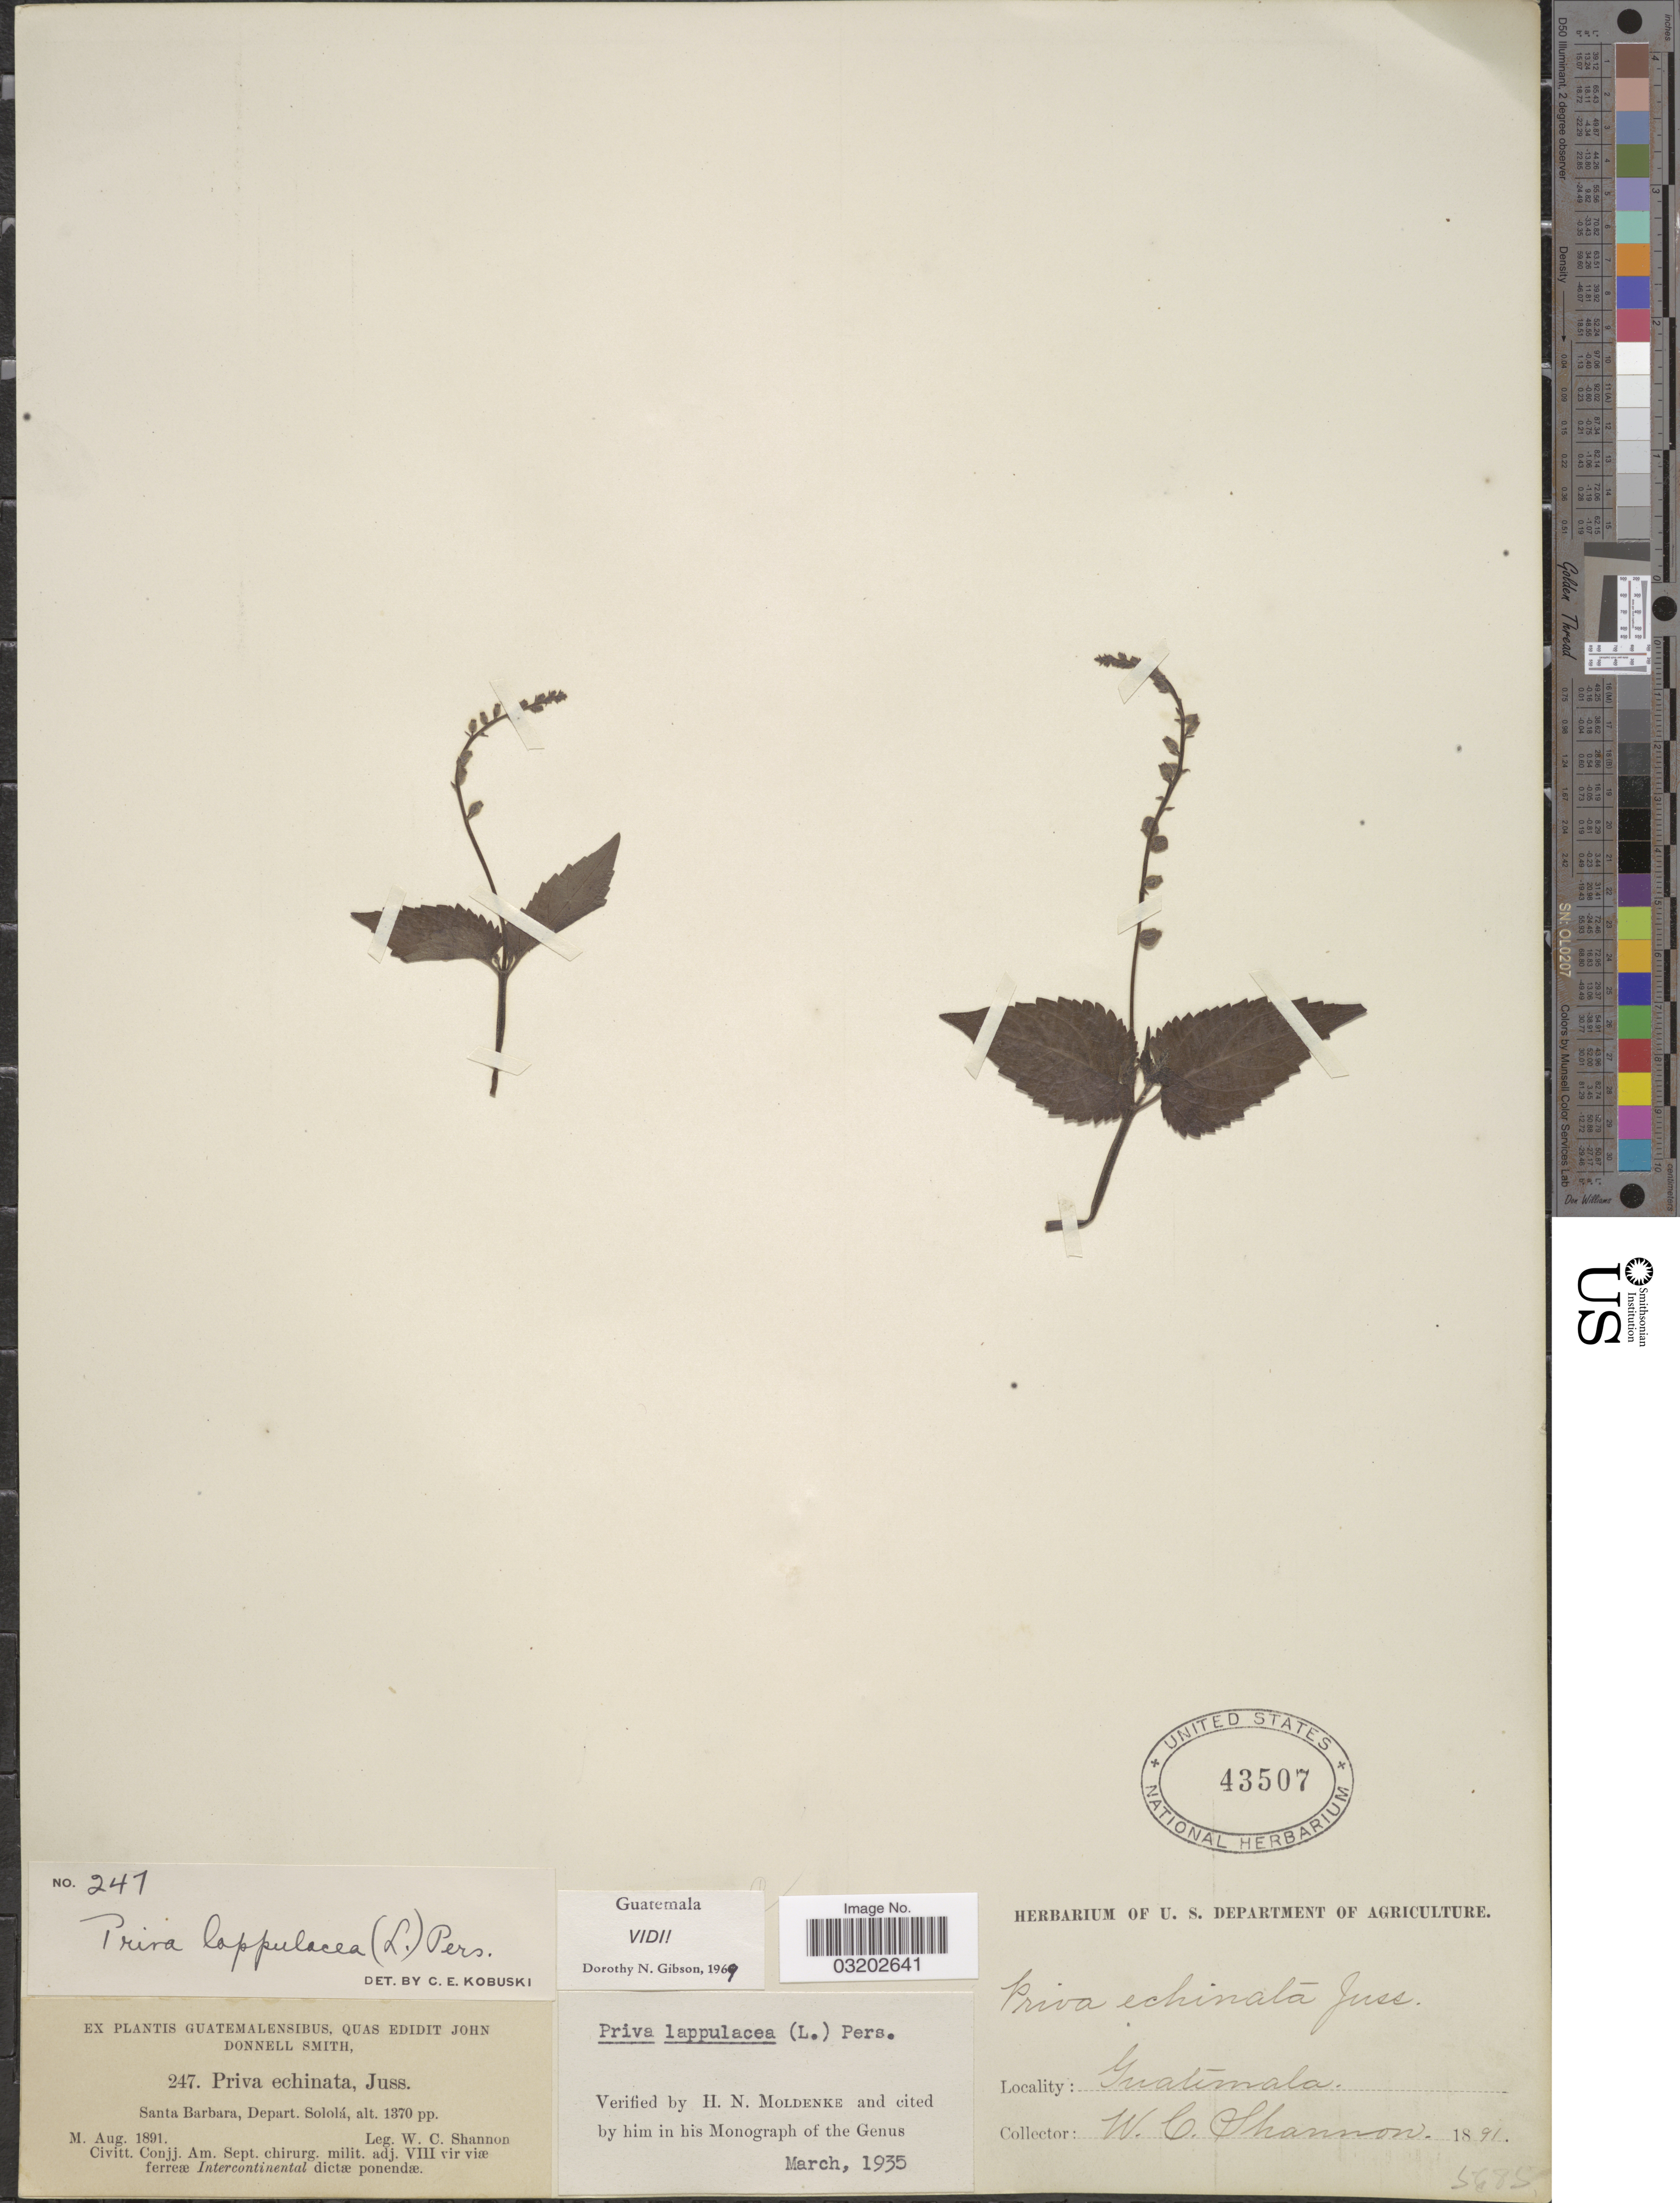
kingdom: Plantae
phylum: Tracheophyta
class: Magnoliopsida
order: Lamiales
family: Verbenaceae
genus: Priva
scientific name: Priva lappulacea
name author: (L.) Pers.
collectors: W. C. Shannon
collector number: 247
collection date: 1891-08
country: Guatemala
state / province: Sololá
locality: Santa Barbara, Depart. Sololá.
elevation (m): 418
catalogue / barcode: US 43507